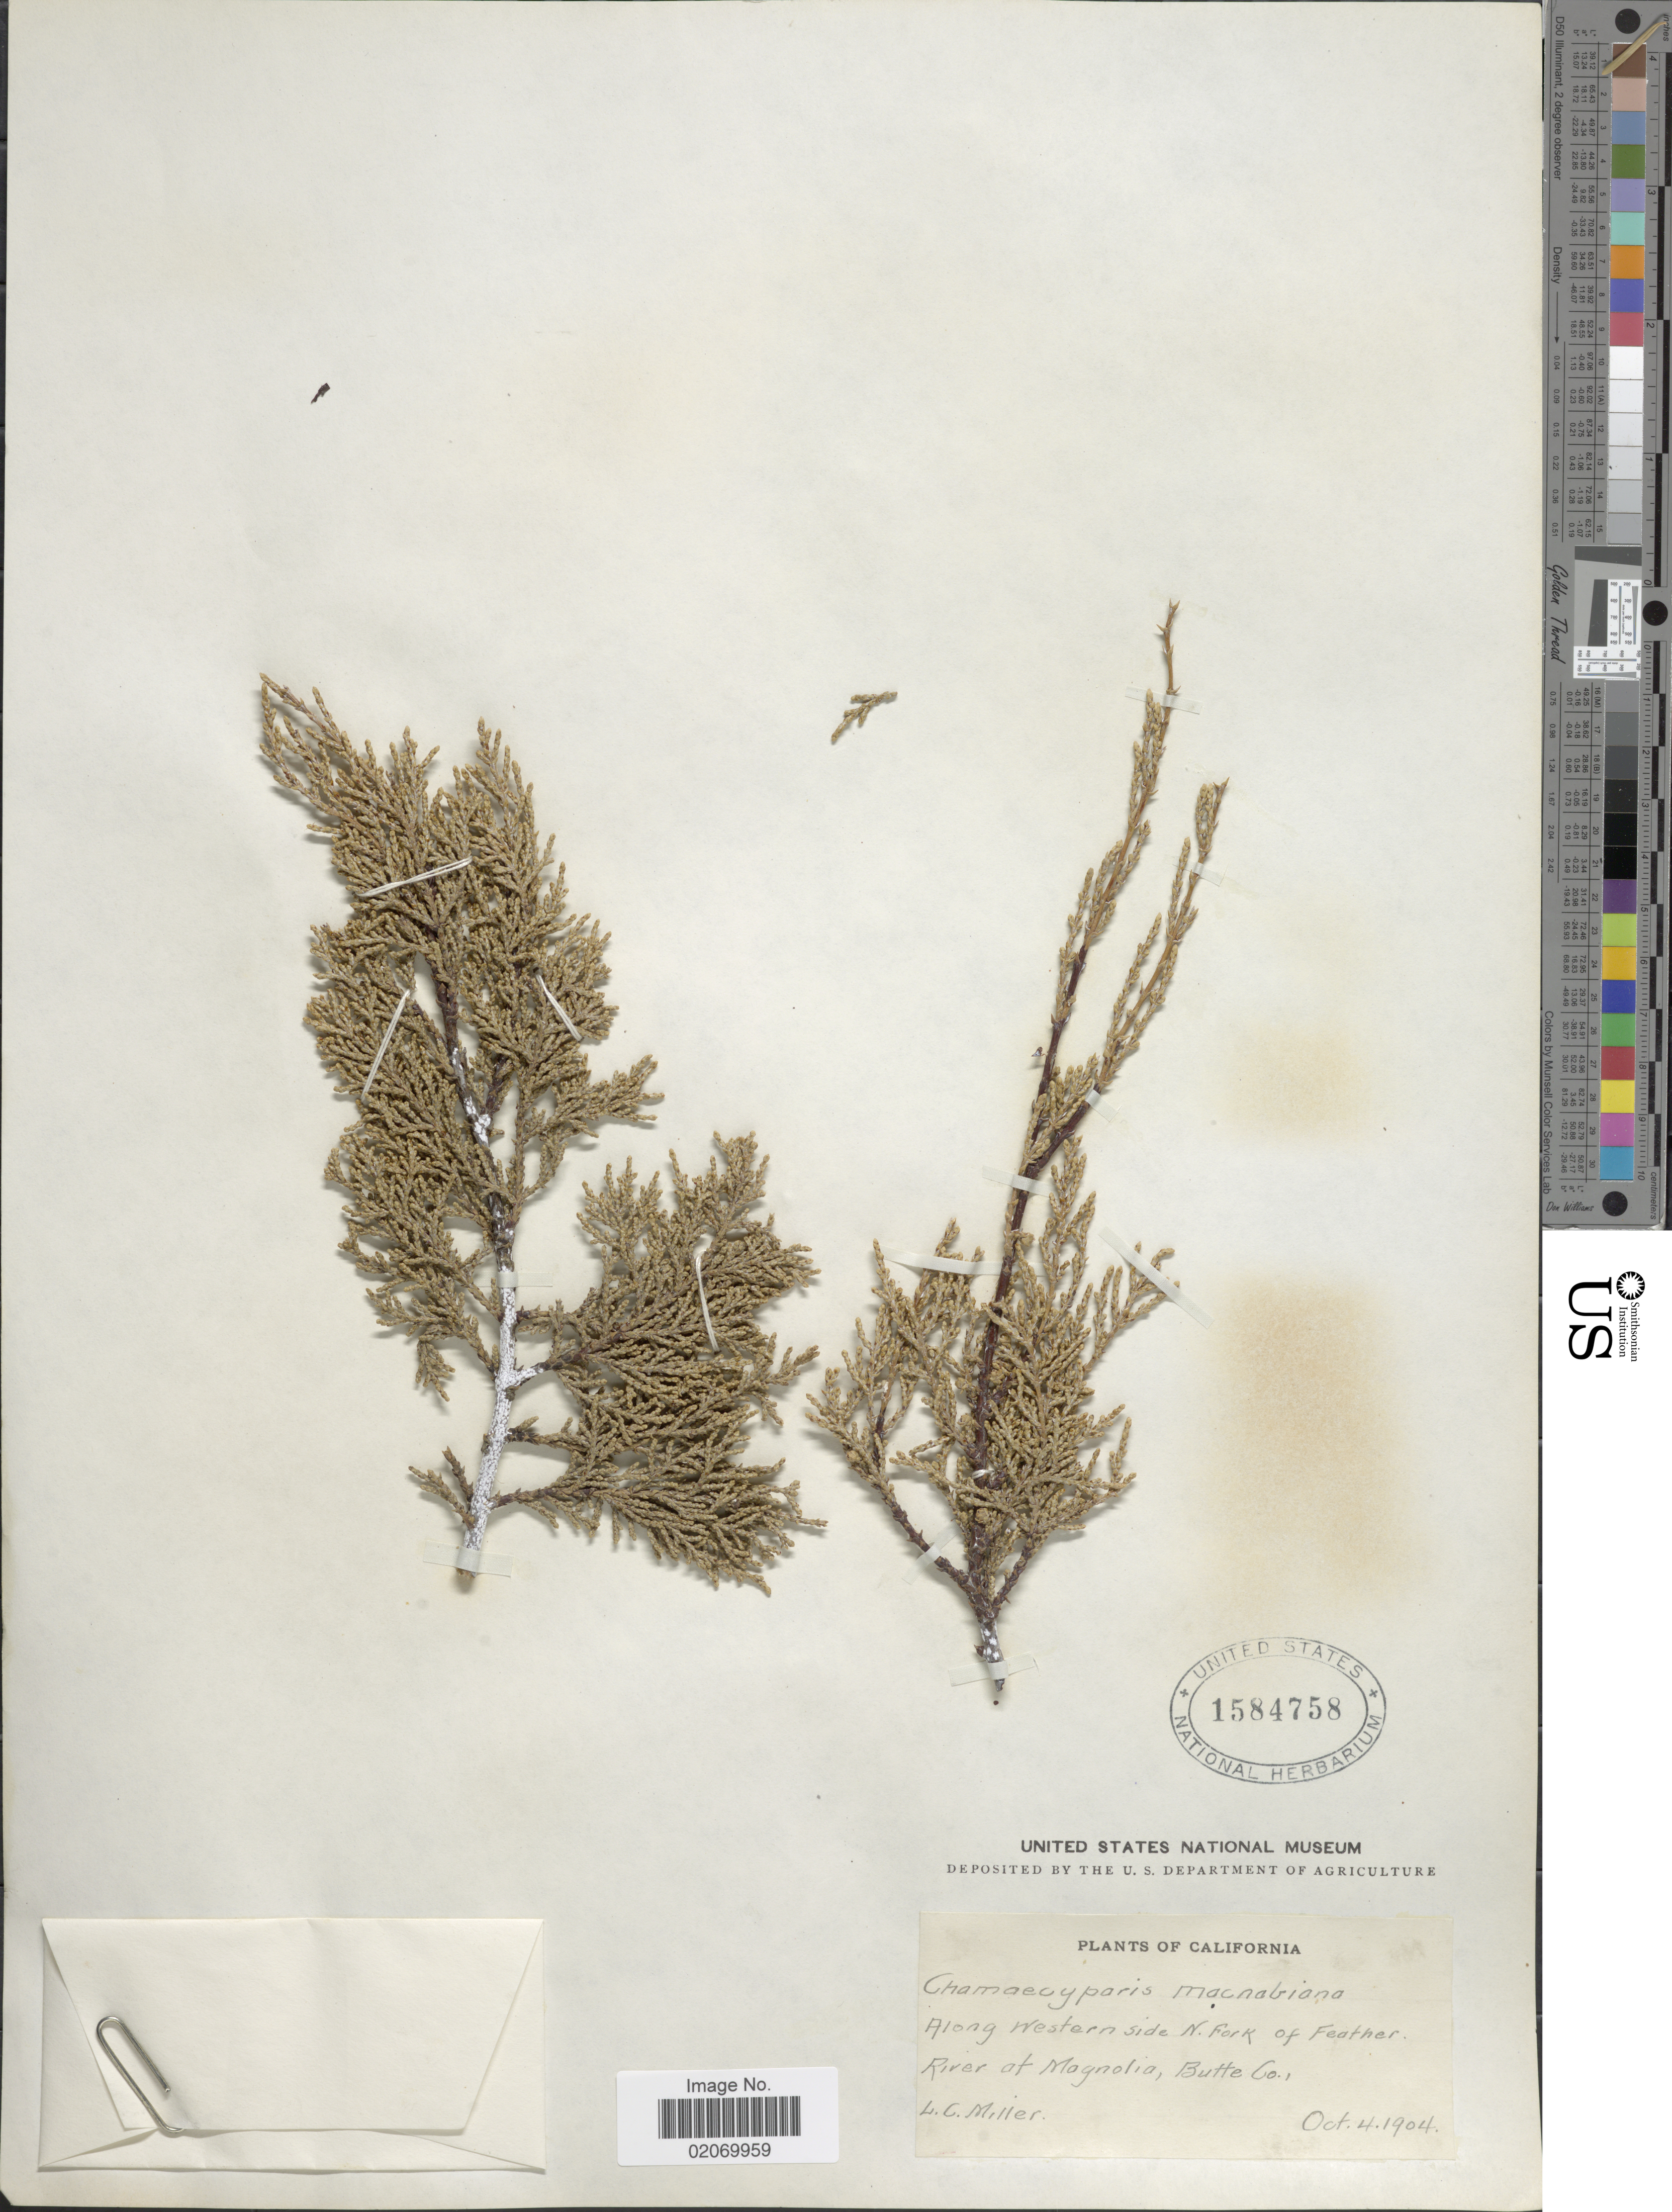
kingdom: Plantae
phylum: Tracheophyta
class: Pinopsida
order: Pinales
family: Cupressaceae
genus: Hesperocyparis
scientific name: Hesperocyparis macnabiana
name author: (A. Murray) Bartel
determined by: (US) Smithsonian Institution - National Museum of Natural History - Department of Botany (UNITED STATES)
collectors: L. Miller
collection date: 1904-10-04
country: United States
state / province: California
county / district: Butte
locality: Along Western side N Fork of Feather River at Magnolia, Butte Co.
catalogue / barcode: US 1584758